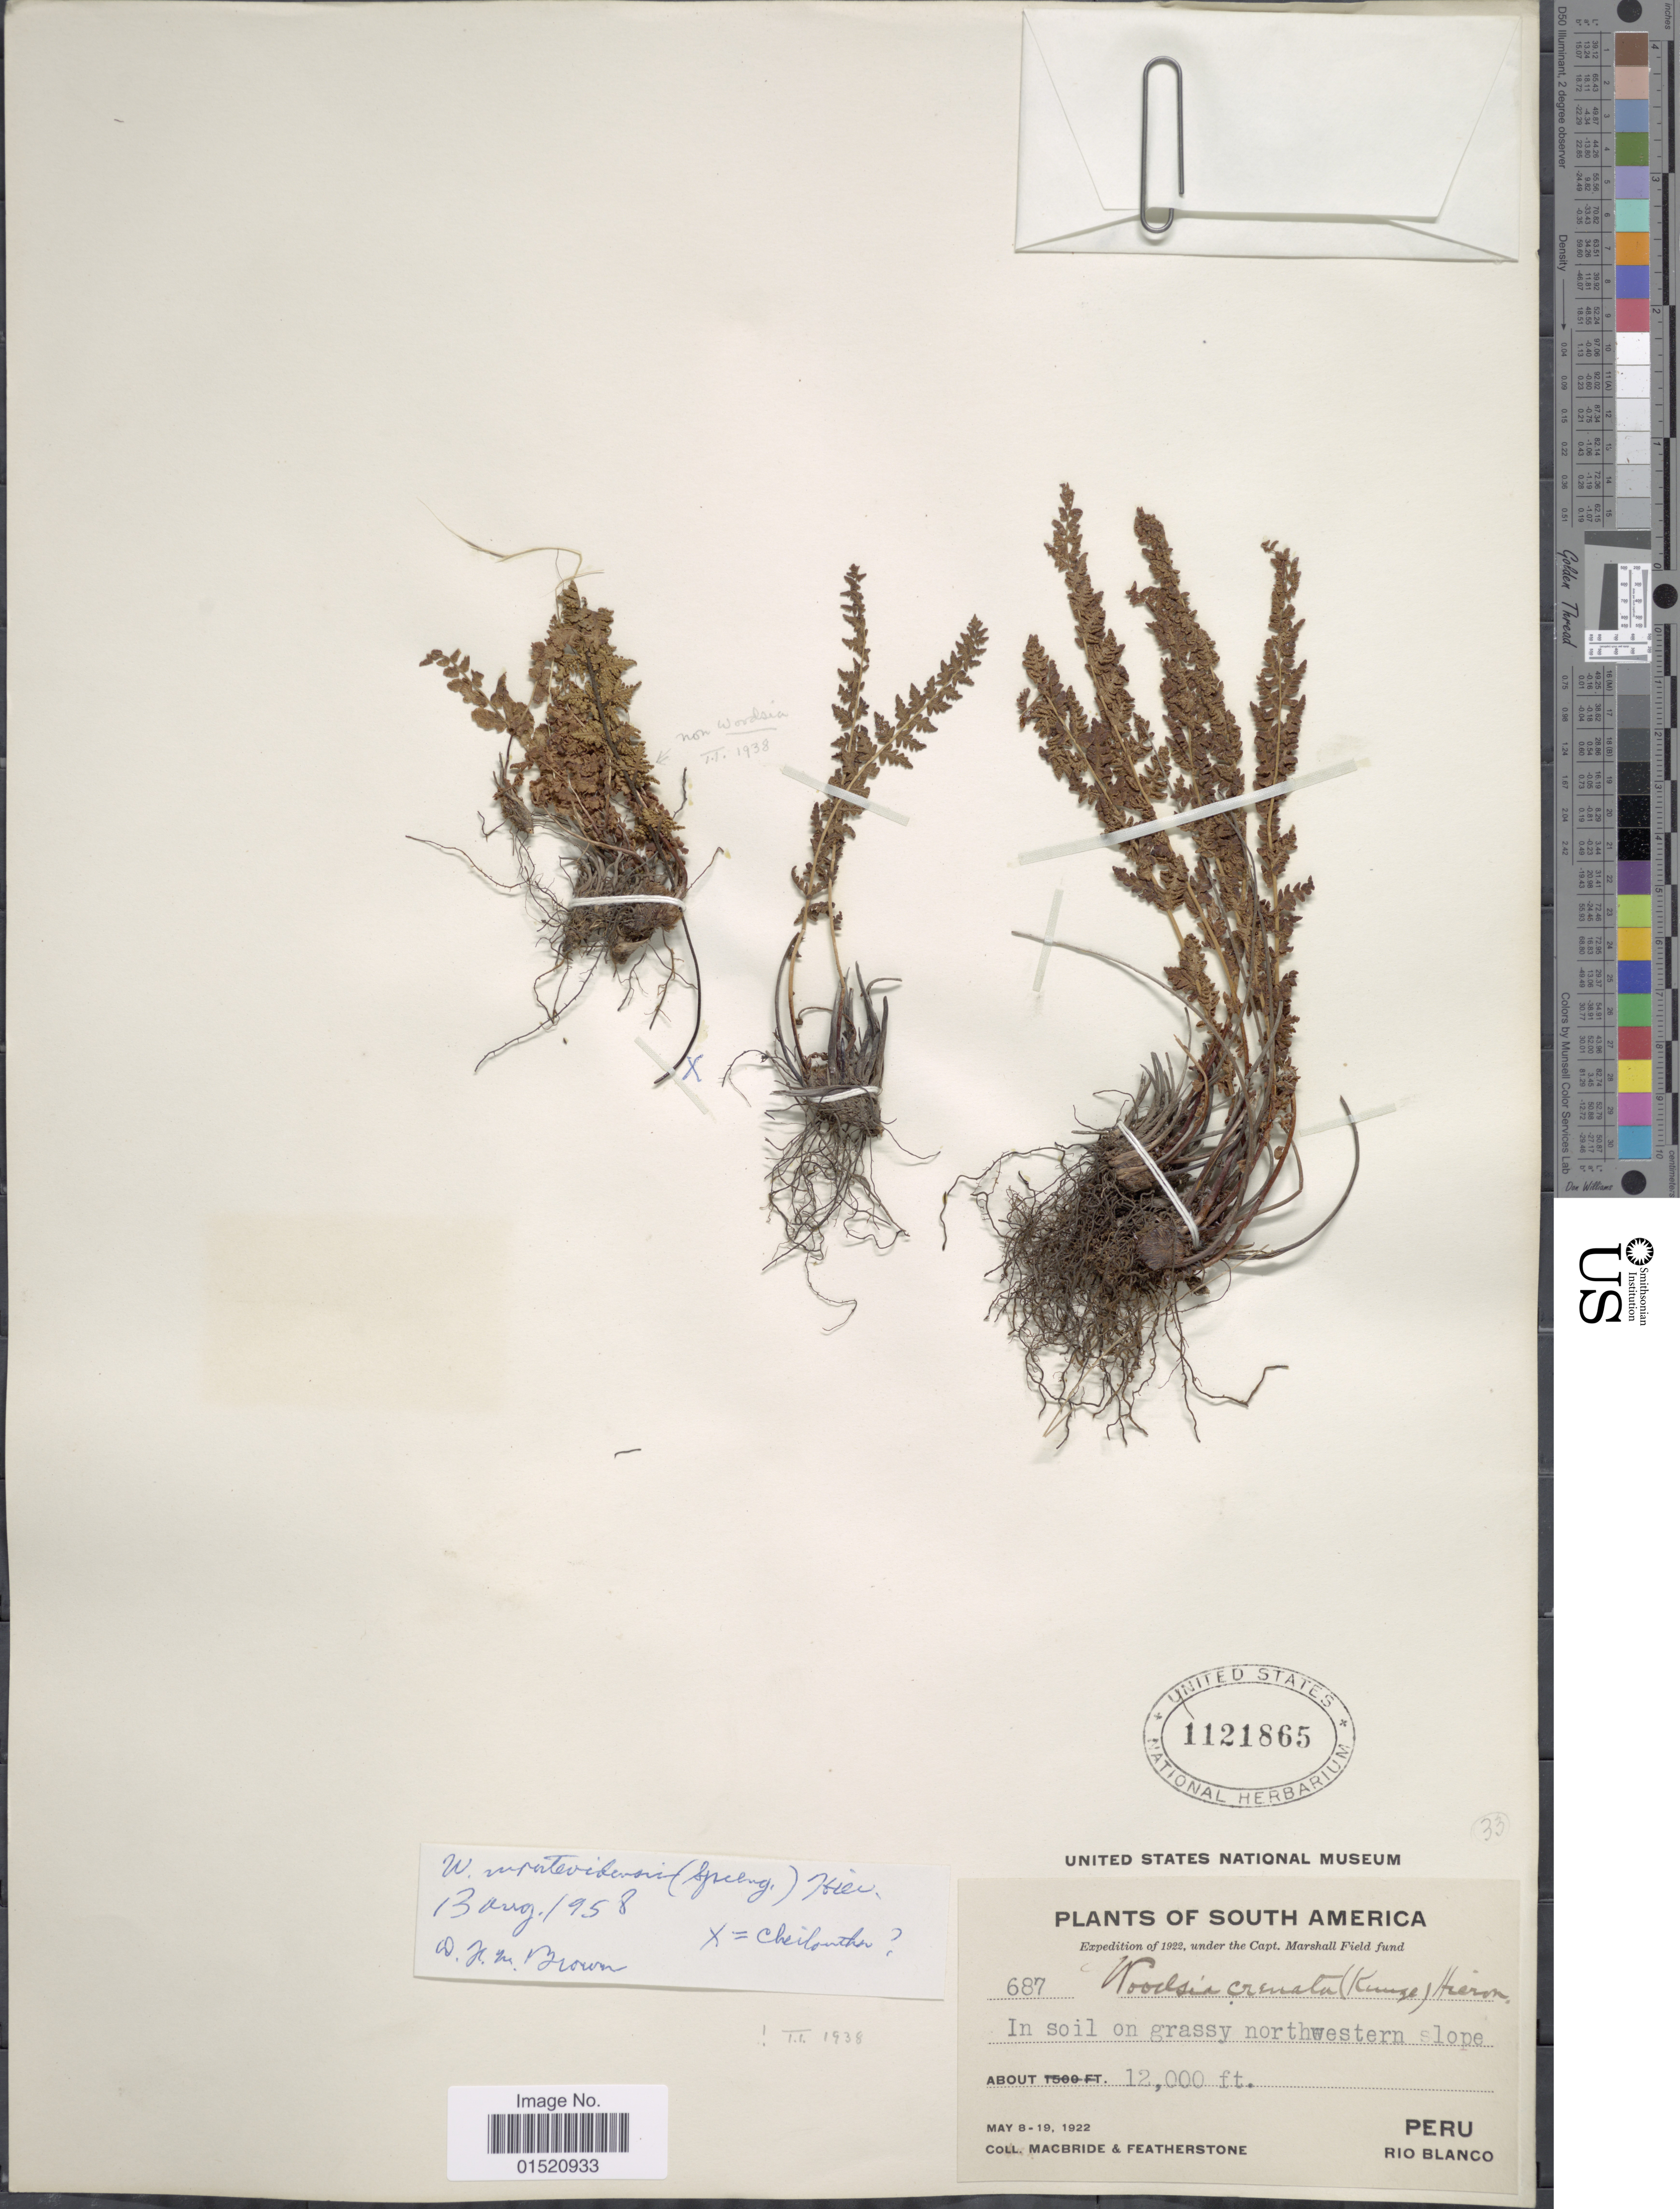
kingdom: Plantae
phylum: Tracheophyta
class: Polypodiopsida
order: Polypodiales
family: Woodsiaceae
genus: Woodsia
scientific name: Woodsia montevidensis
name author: (Spreng.) Hieron.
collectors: Macbride, -- & -. Featherstone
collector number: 687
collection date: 1922-05-08/1922-05-19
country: Peru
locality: South America, In soll on grassy northwestern slope, Rio Blanco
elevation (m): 3658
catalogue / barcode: US 1121865